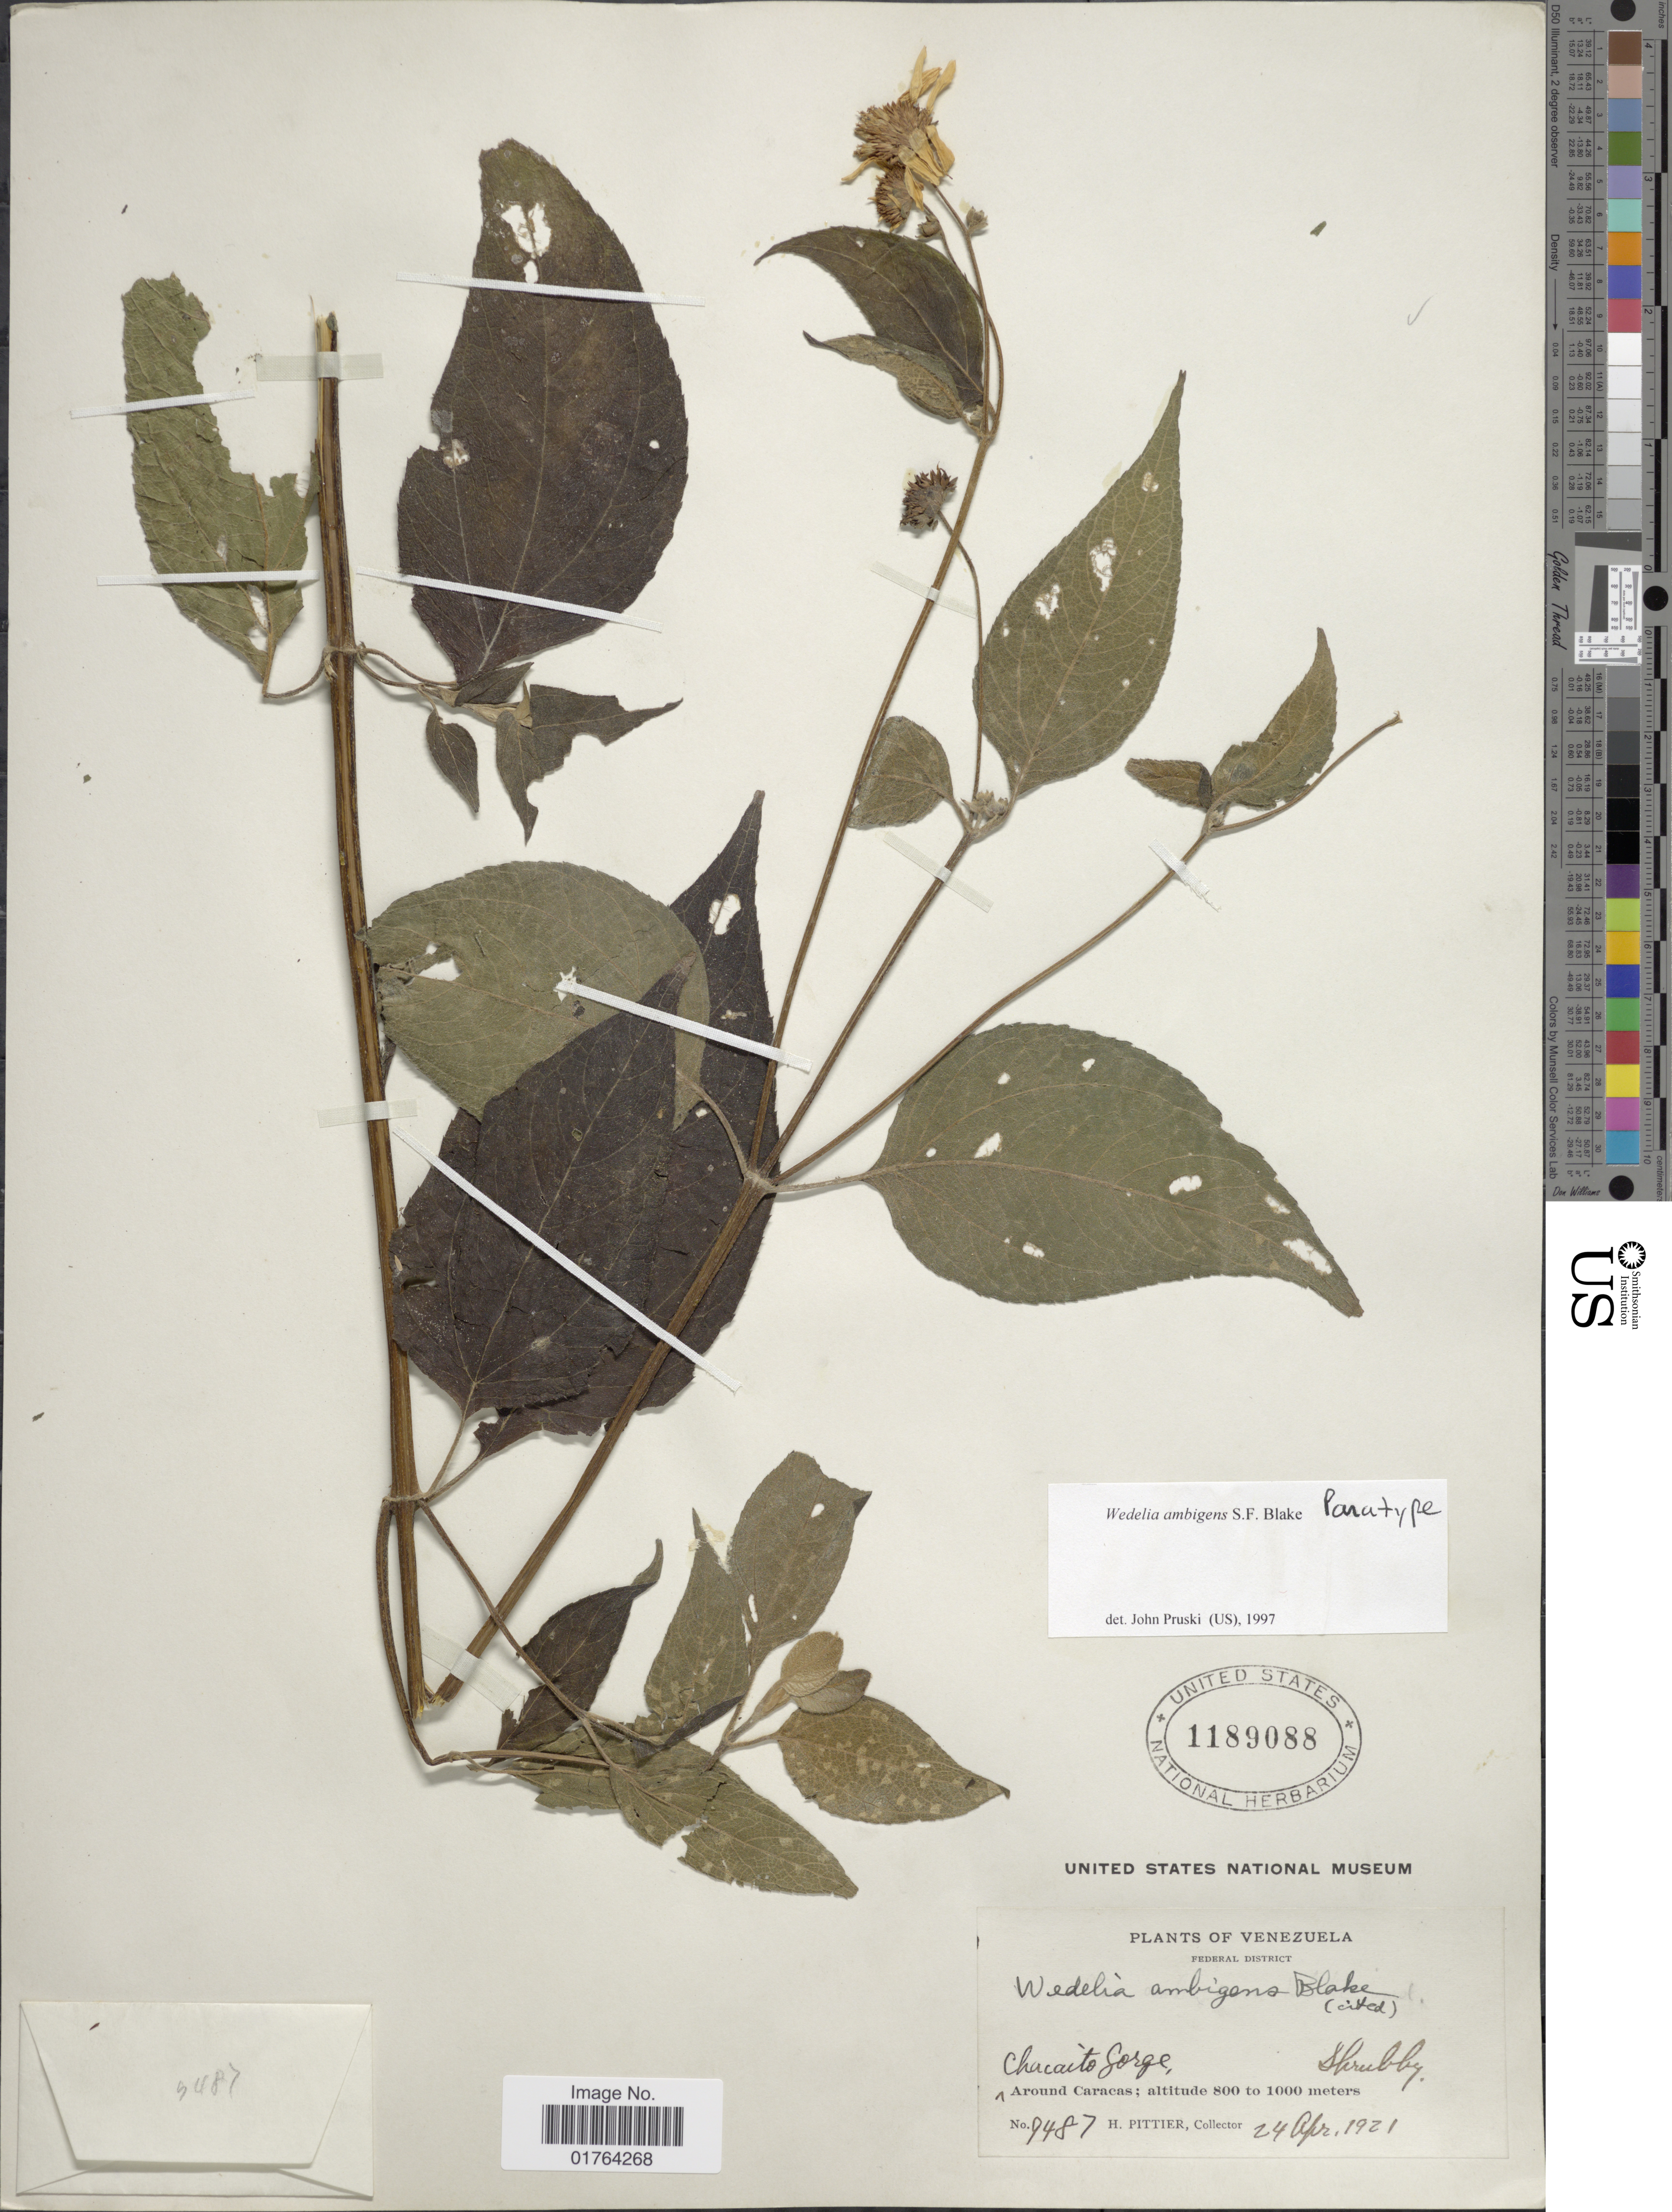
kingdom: Plantae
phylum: Tracheophyta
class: Magnoliopsida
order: Asterales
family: Asteraceae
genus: Wedelia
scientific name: Wedelia ambigens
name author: S.F. Blake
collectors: H. F. Pittier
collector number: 9487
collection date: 1921-04-24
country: Venezuela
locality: Federal District, Chacaito Gorge, Around Caracas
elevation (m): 800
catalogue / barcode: US 1189088